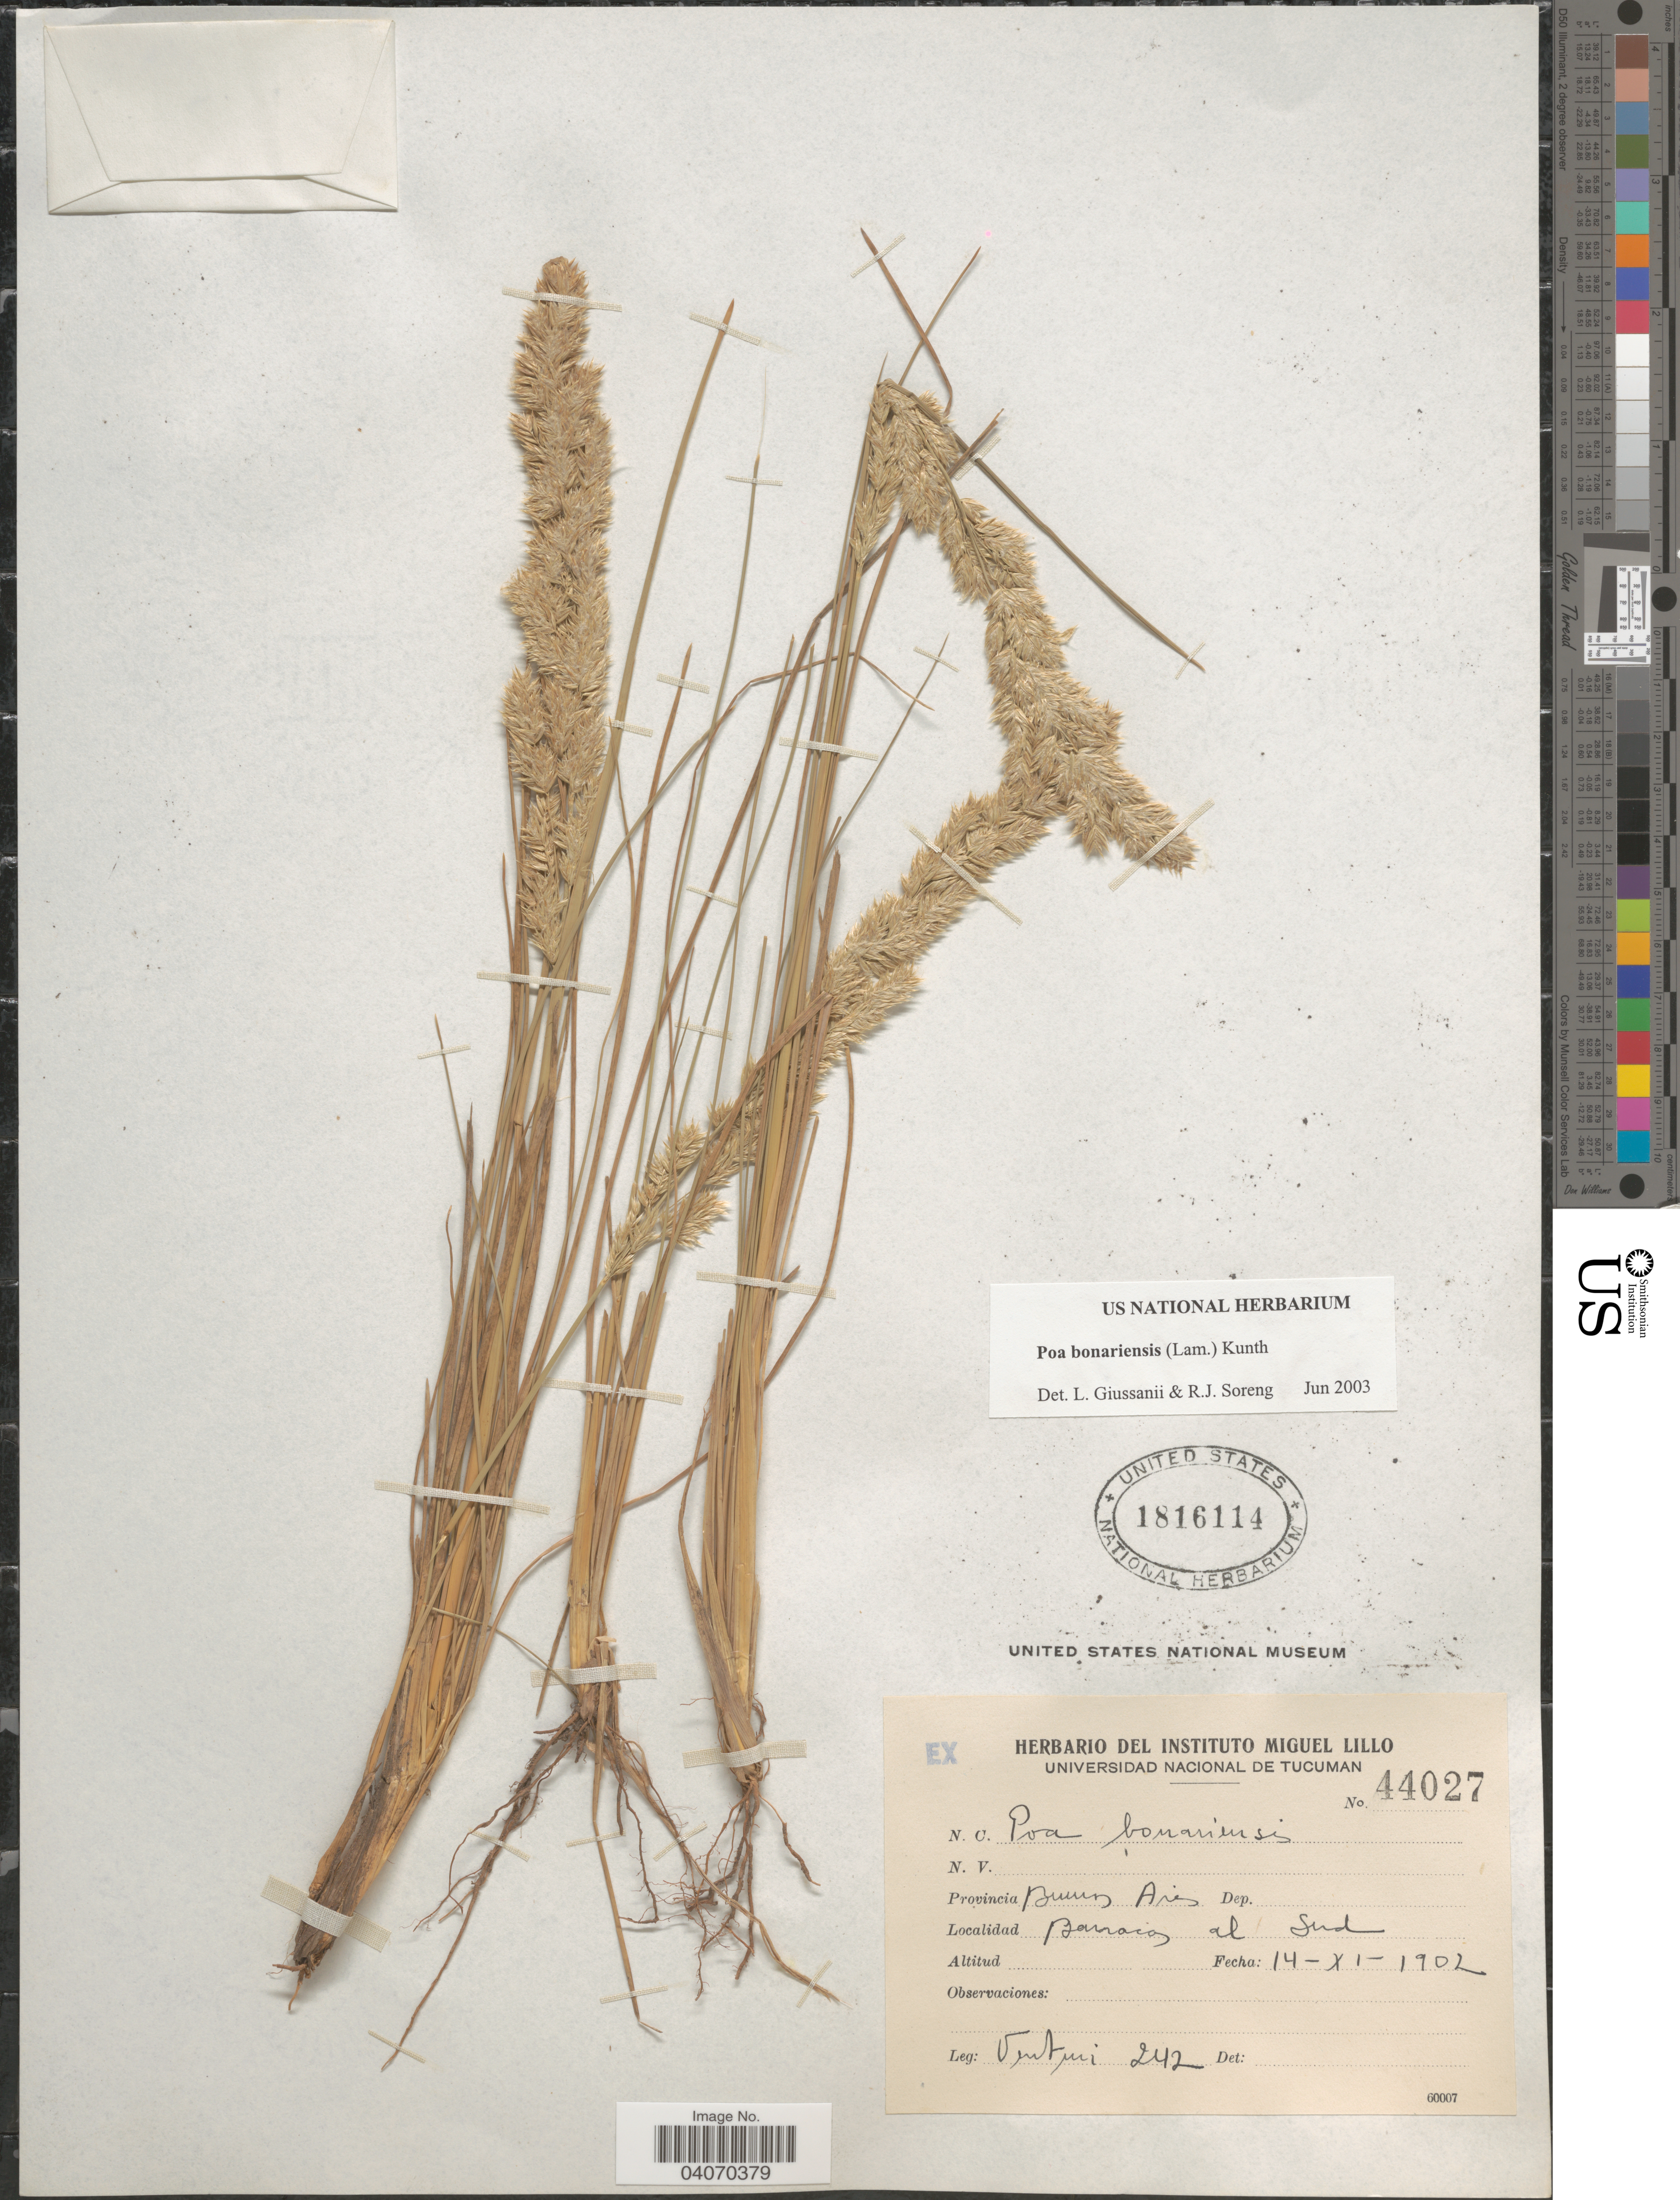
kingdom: Plantae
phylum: Tracheophyta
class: Liliopsida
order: Poales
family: Poaceae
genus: Poa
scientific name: Poa bonariensis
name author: (Lam.) Kunth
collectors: Venturi, --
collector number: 242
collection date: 1902-11-14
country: Argentina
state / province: Buenos Aires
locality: Barracos al Sud.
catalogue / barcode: US 1816114